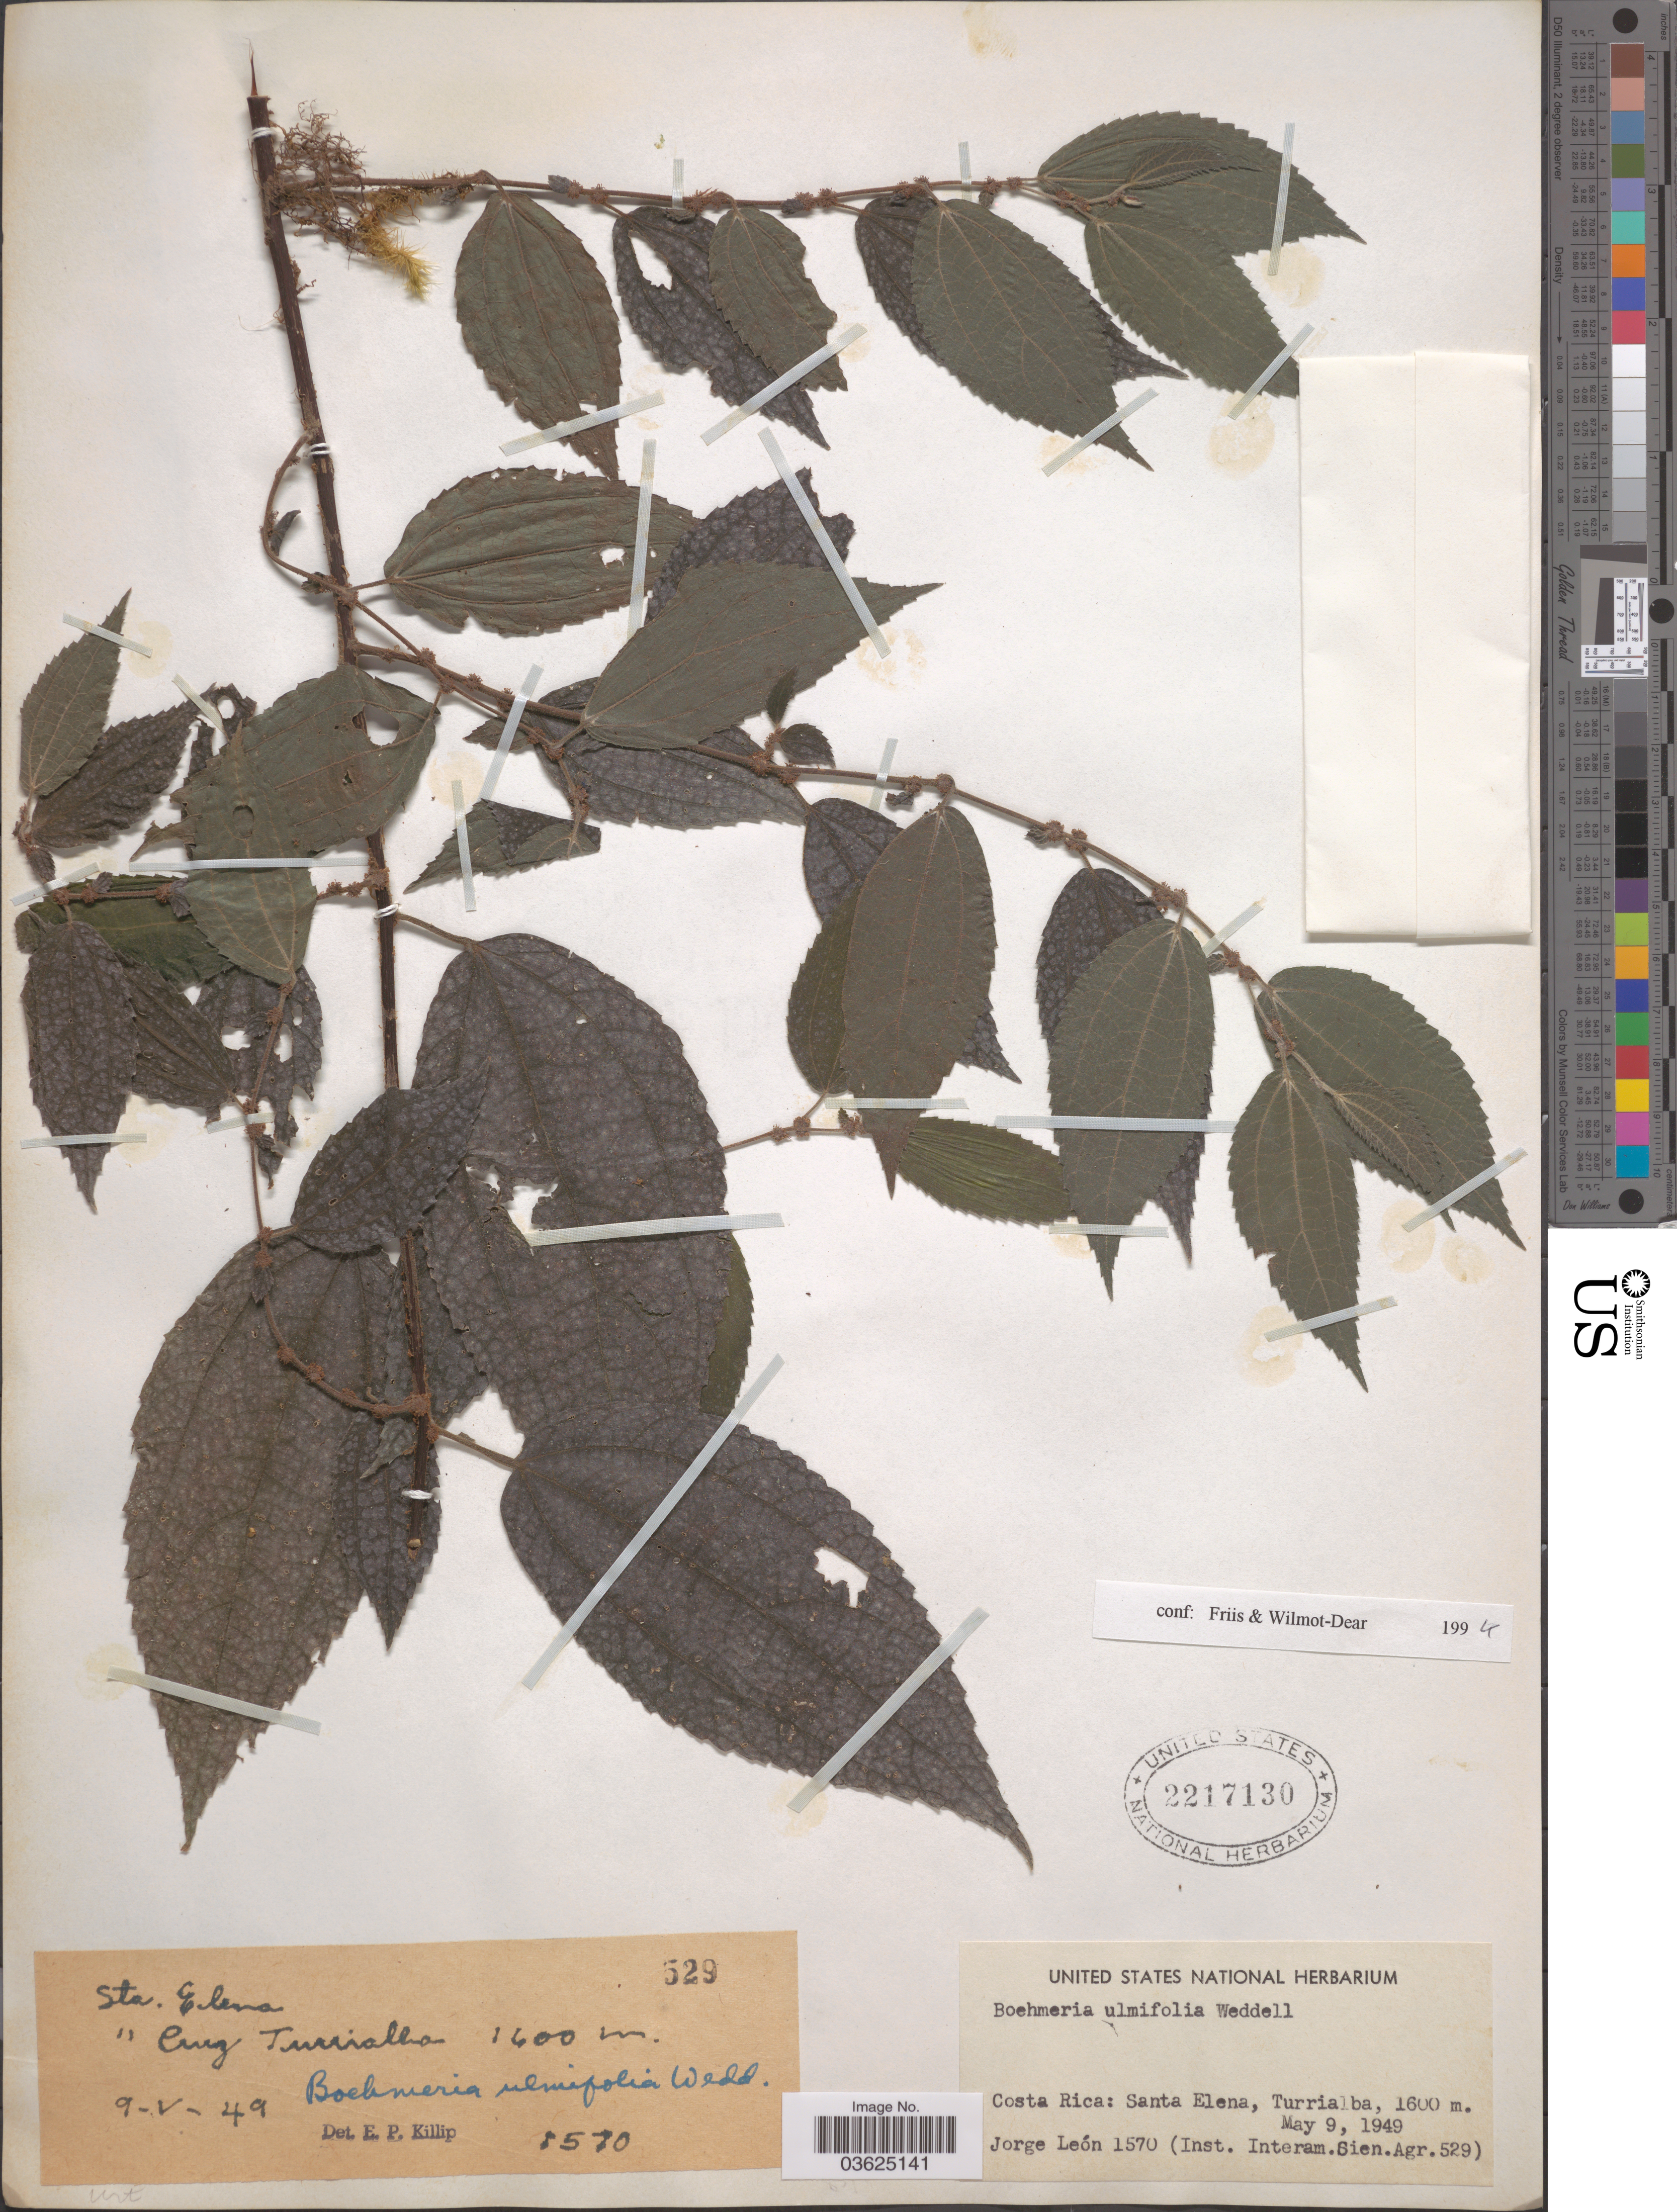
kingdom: Plantae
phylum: Tracheophyta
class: Magnoliopsida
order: Rosales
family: Urticaceae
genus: Boehmeria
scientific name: Boehmeria ulmifolia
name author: Wedd.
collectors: J. León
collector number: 1570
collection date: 1949-05-09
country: Costa Rica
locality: Santa Elena, Turrialba.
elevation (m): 1600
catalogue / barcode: US 2217130